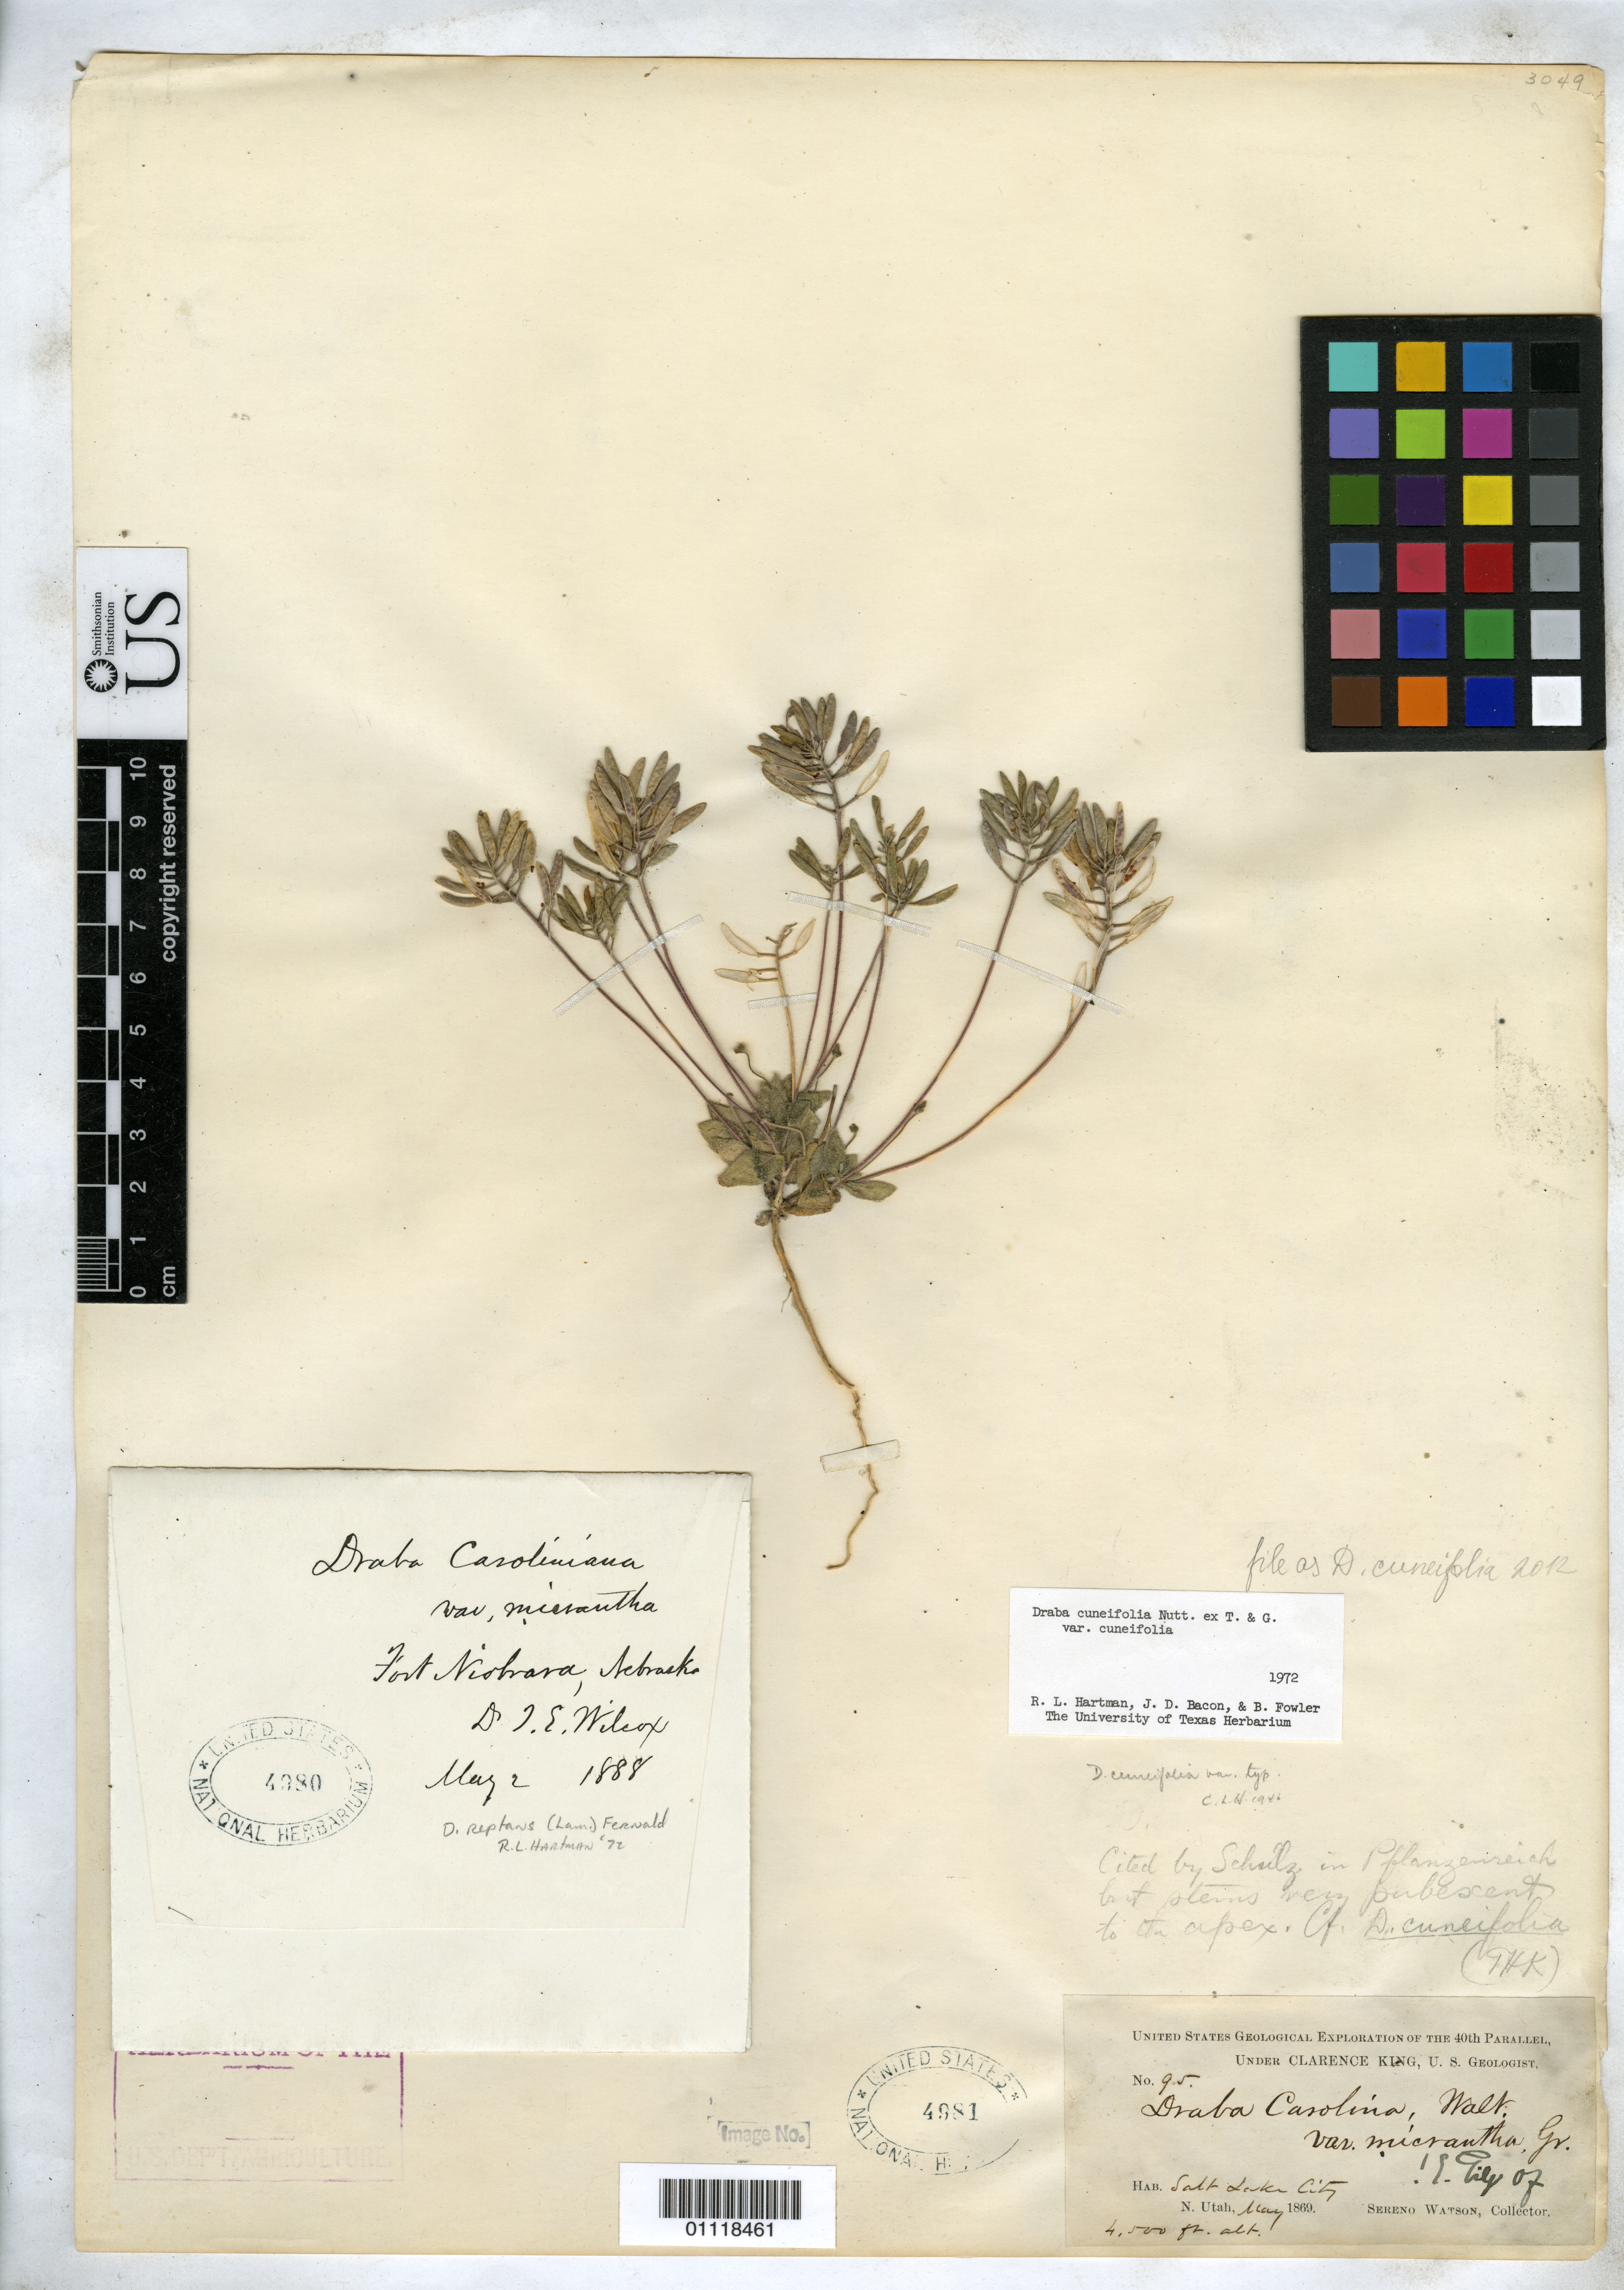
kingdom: Plantae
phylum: Tracheophyta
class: Magnoliopsida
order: Brassicales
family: Brassicaceae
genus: Draba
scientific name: Draba cuneifolia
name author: Nutt.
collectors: S. Watson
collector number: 95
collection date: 1869-05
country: United States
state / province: Utah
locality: Salt Lake City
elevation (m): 1372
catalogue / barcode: US 4981